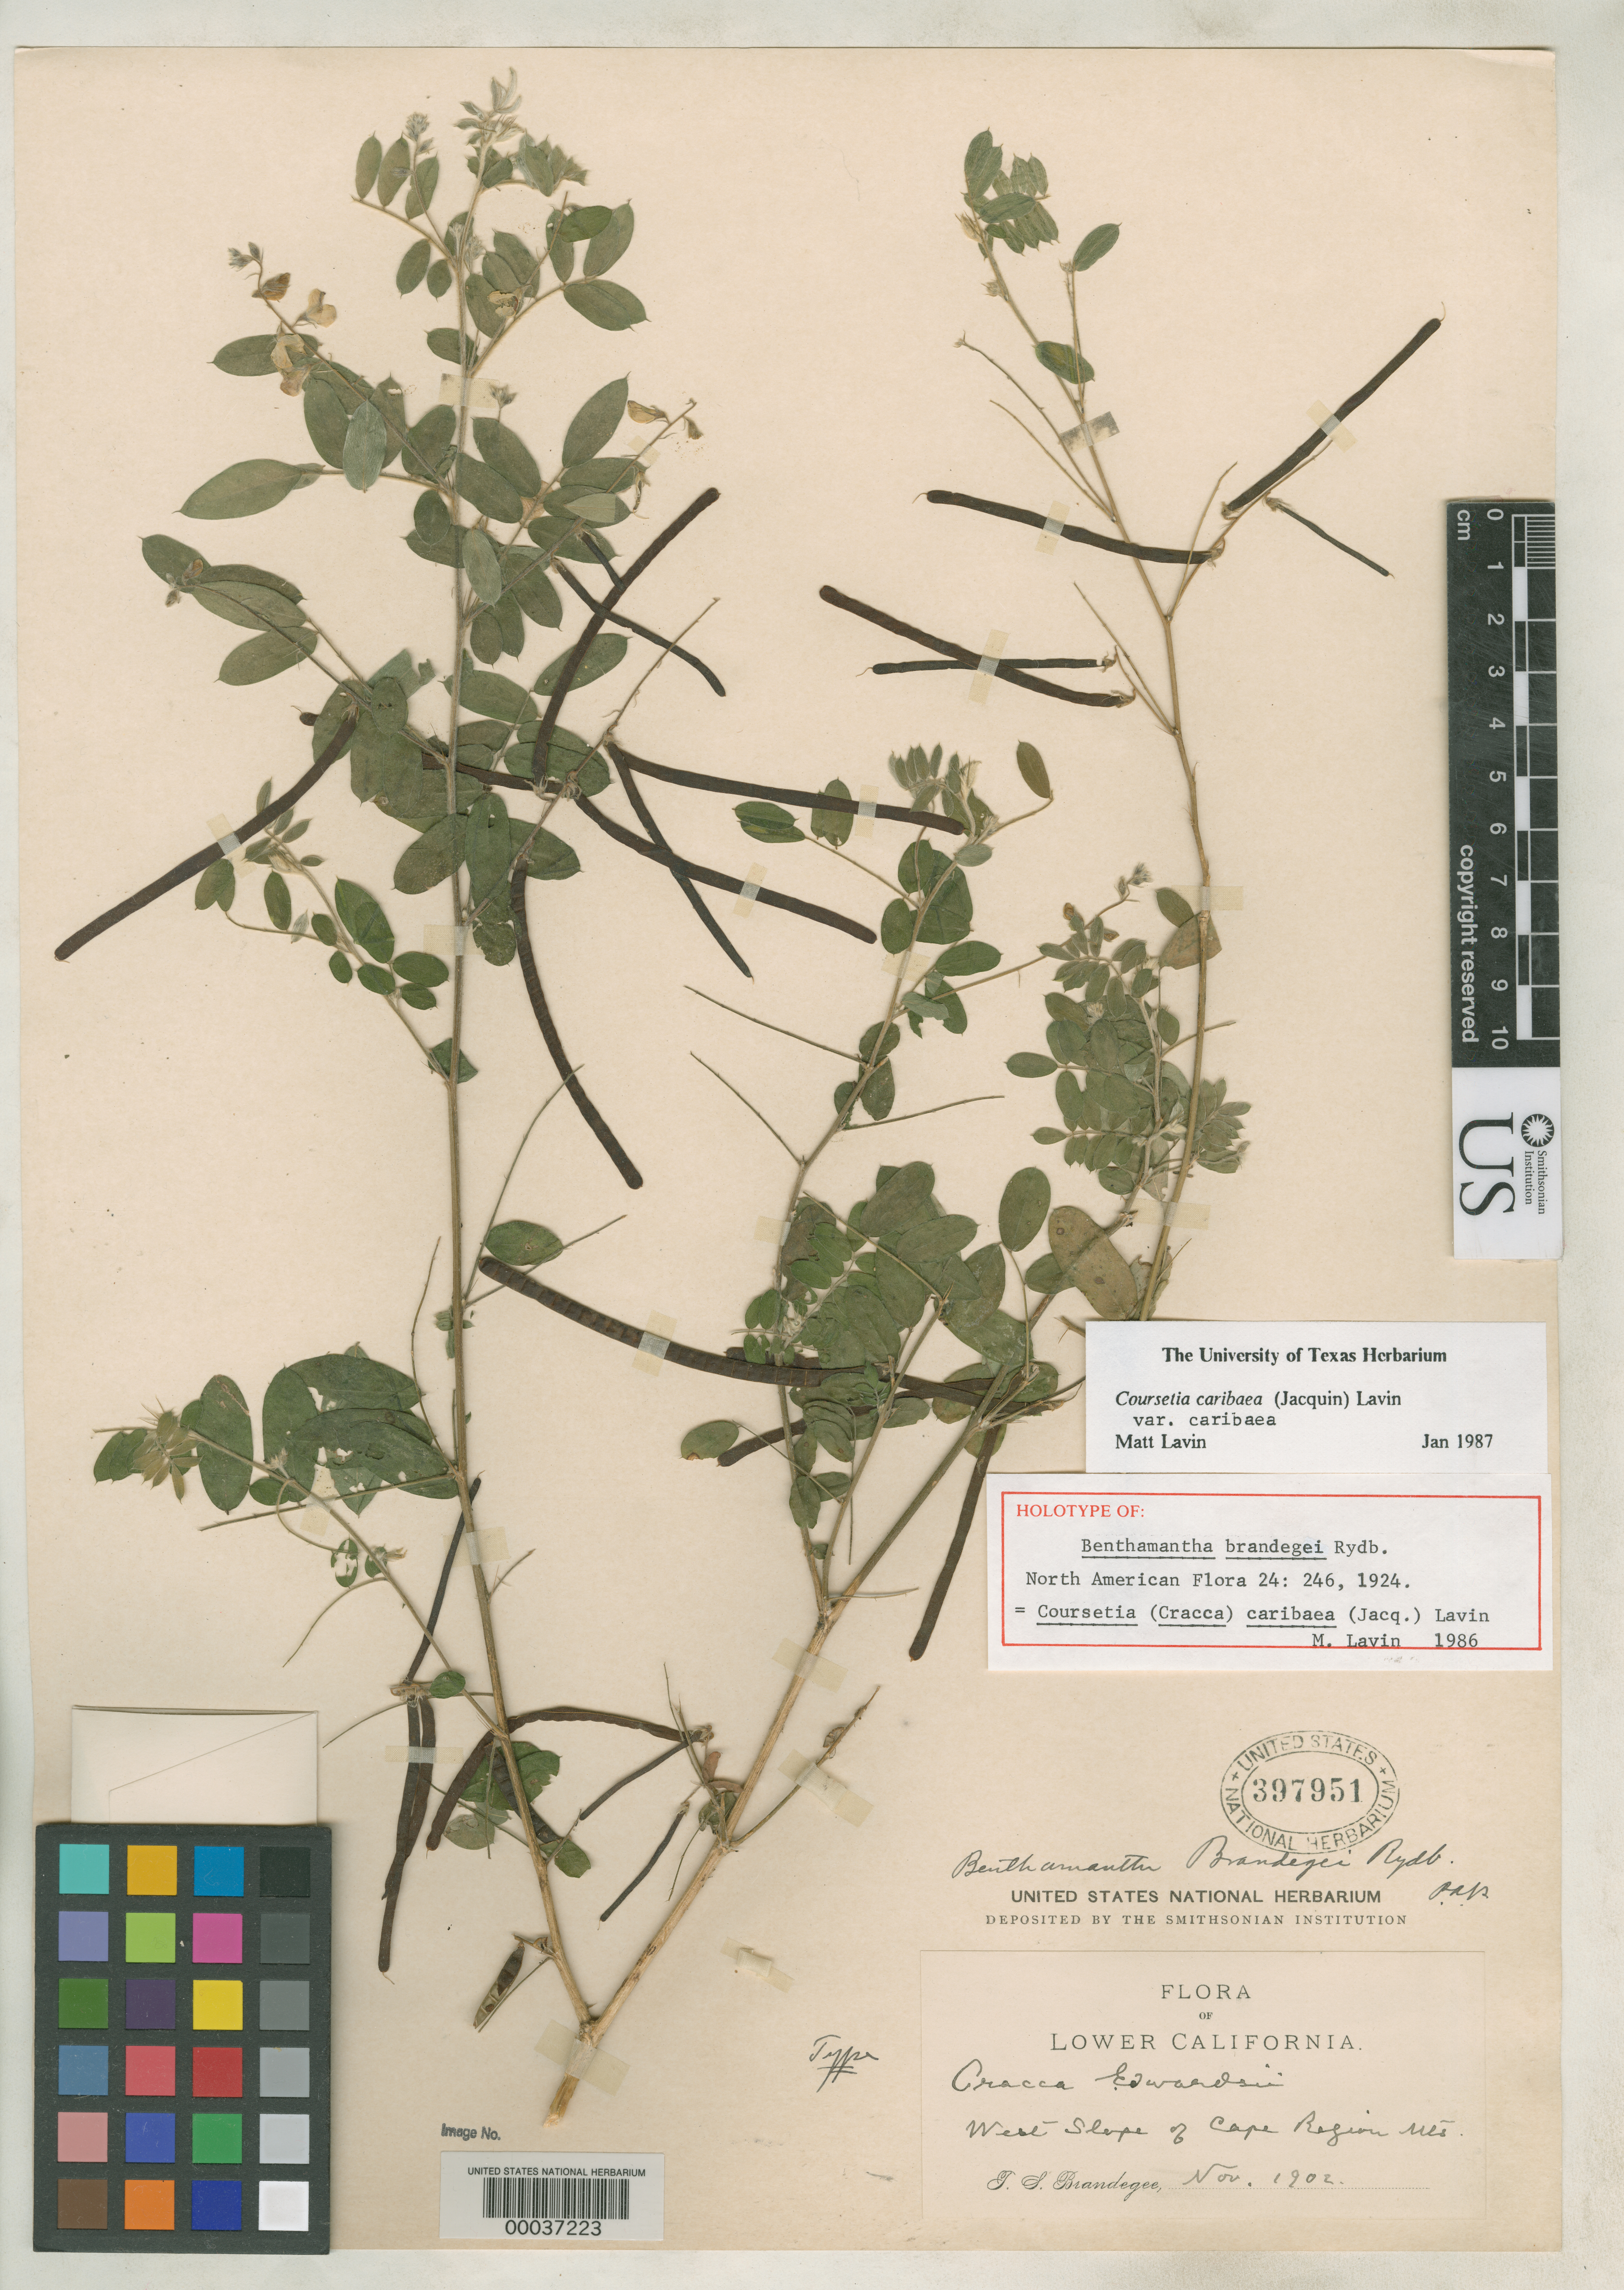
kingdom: Plantae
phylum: Tracheophyta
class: Magnoliopsida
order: Fabales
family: Fabaceae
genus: Benthamantha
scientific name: Benthamantha brandegei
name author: Rydb.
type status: Holotype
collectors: T. S. Brandegee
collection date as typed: Nov 1902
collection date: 1902-11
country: Mexico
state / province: Baja California Sur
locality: W slope of Cape Region Mountains.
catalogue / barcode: US 397951